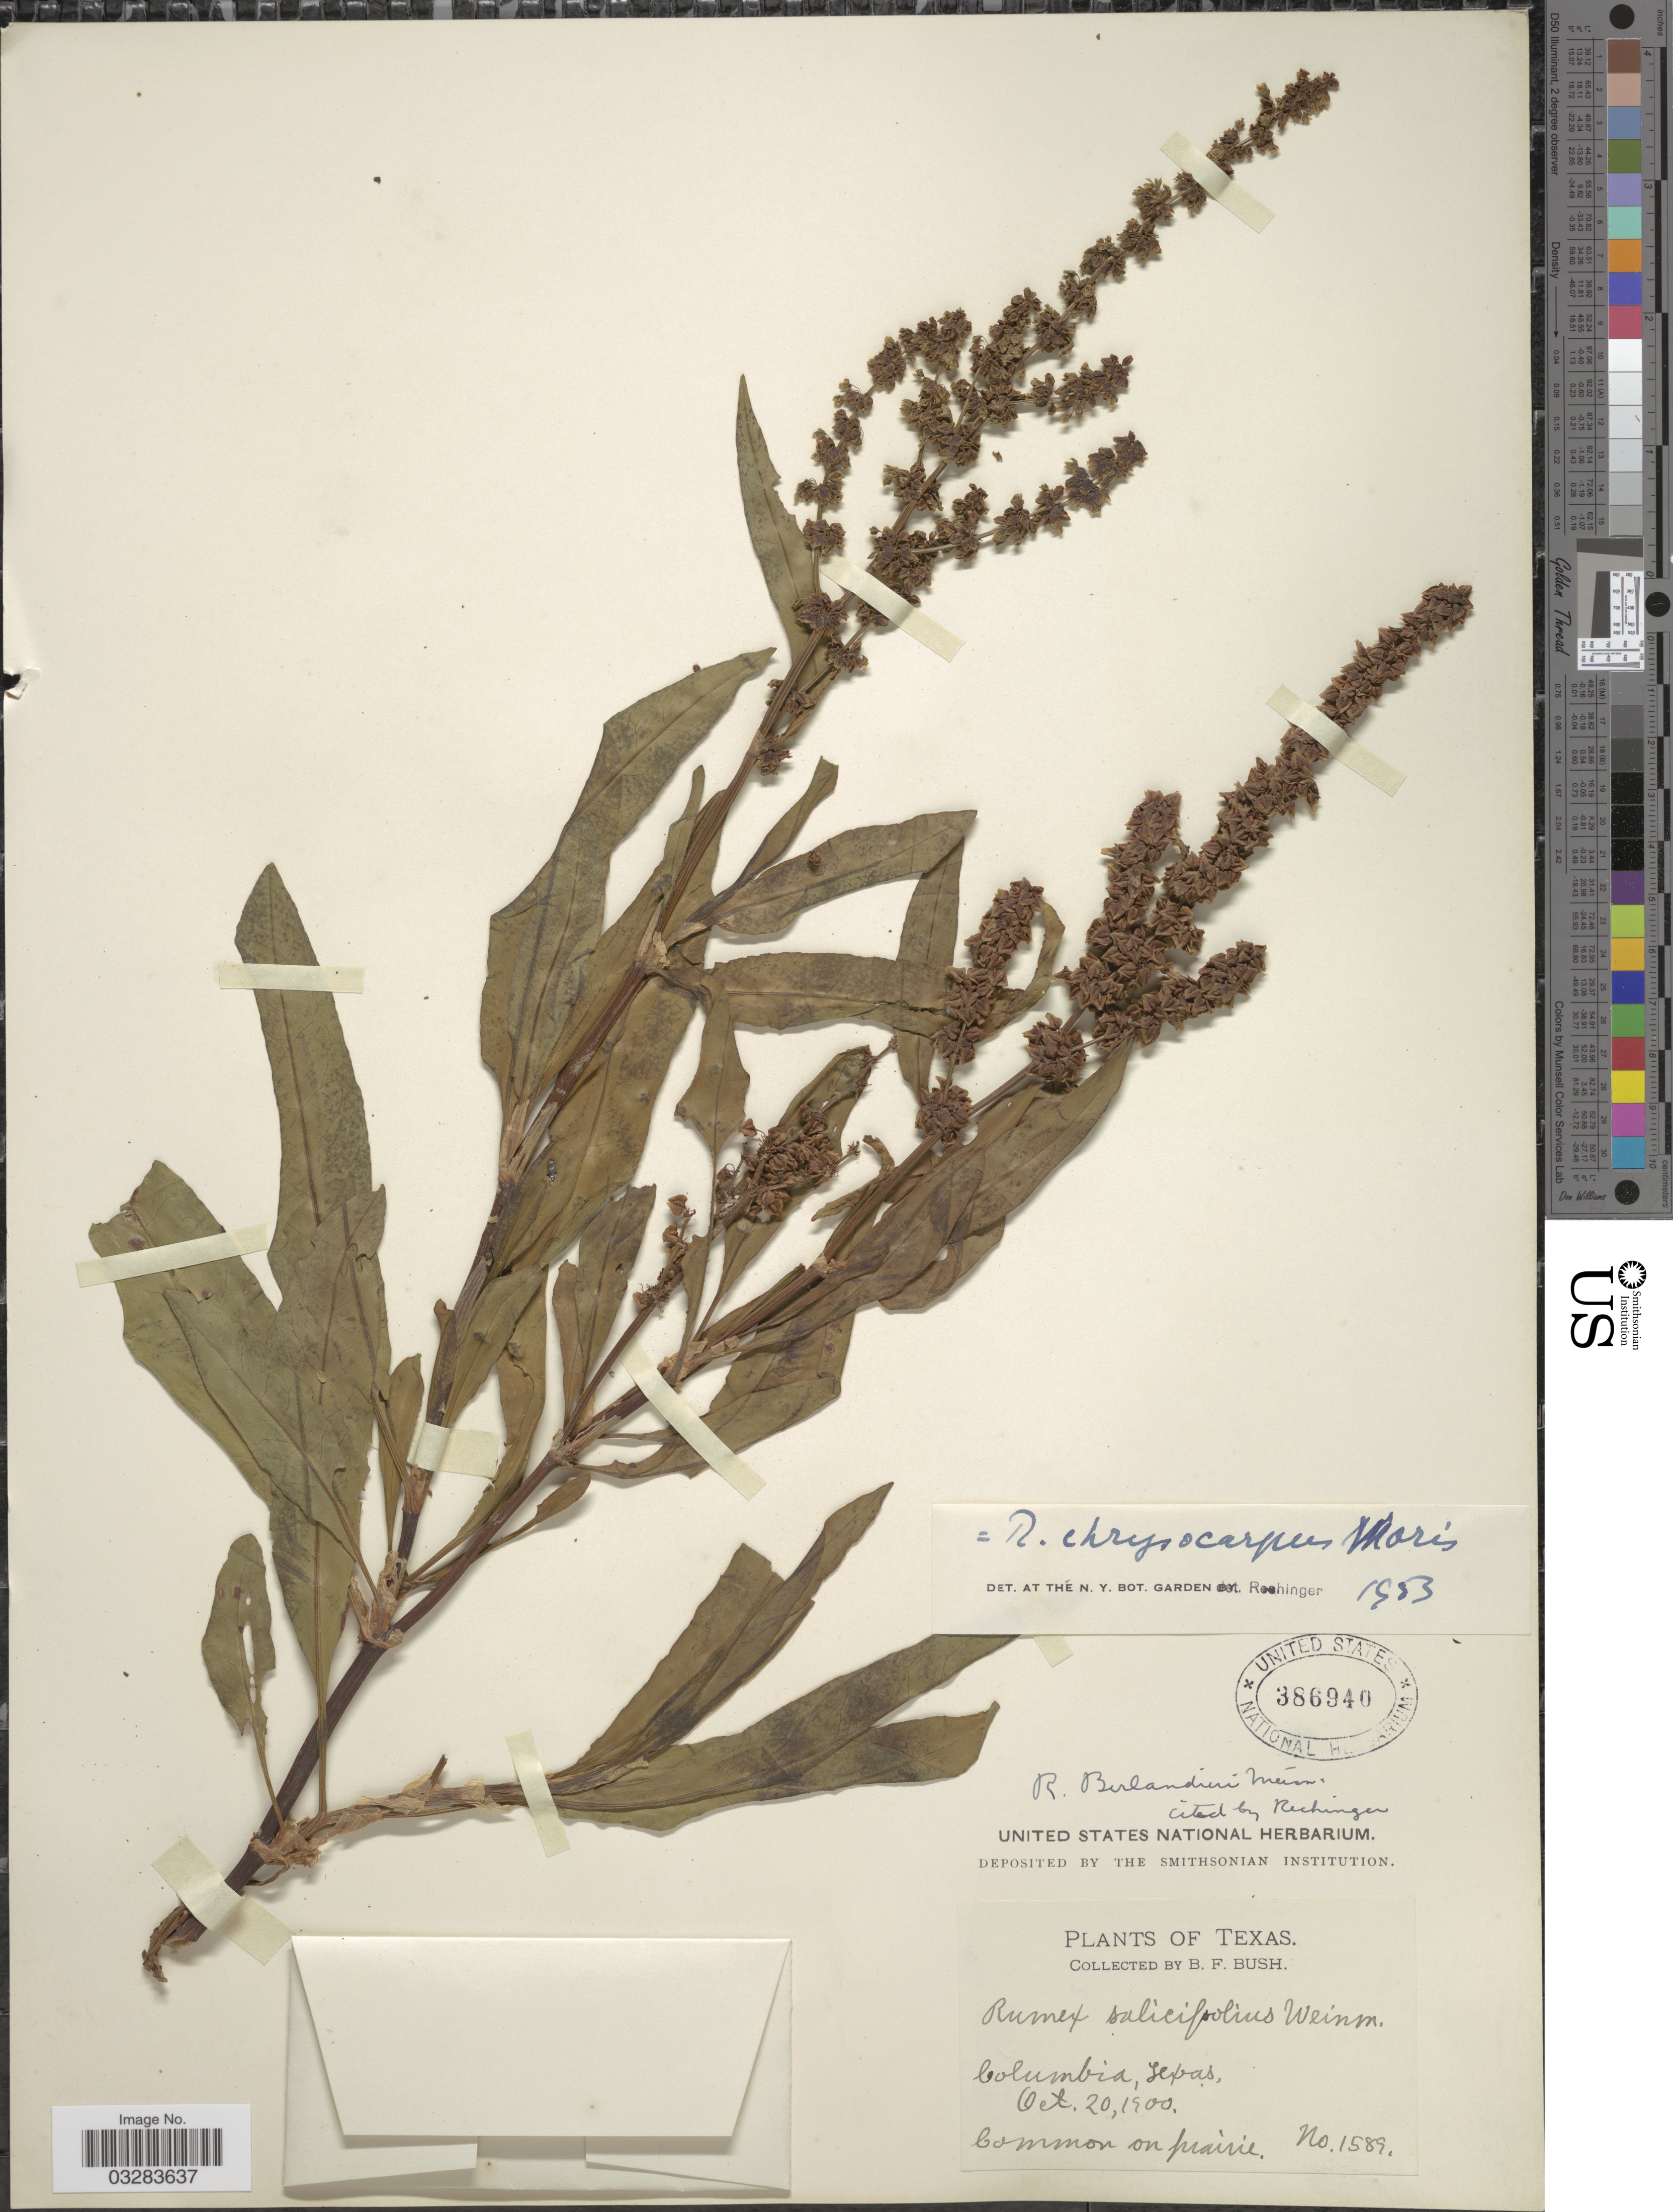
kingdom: Plantae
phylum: Tracheophyta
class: Magnoliopsida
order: Caryophyllales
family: Polygonaceae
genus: Rumex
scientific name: Rumex chrysocarpus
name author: Moris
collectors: B. F. Bush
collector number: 1589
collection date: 1900-10-20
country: United States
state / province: Texas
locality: Columbia.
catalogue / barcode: US 386940